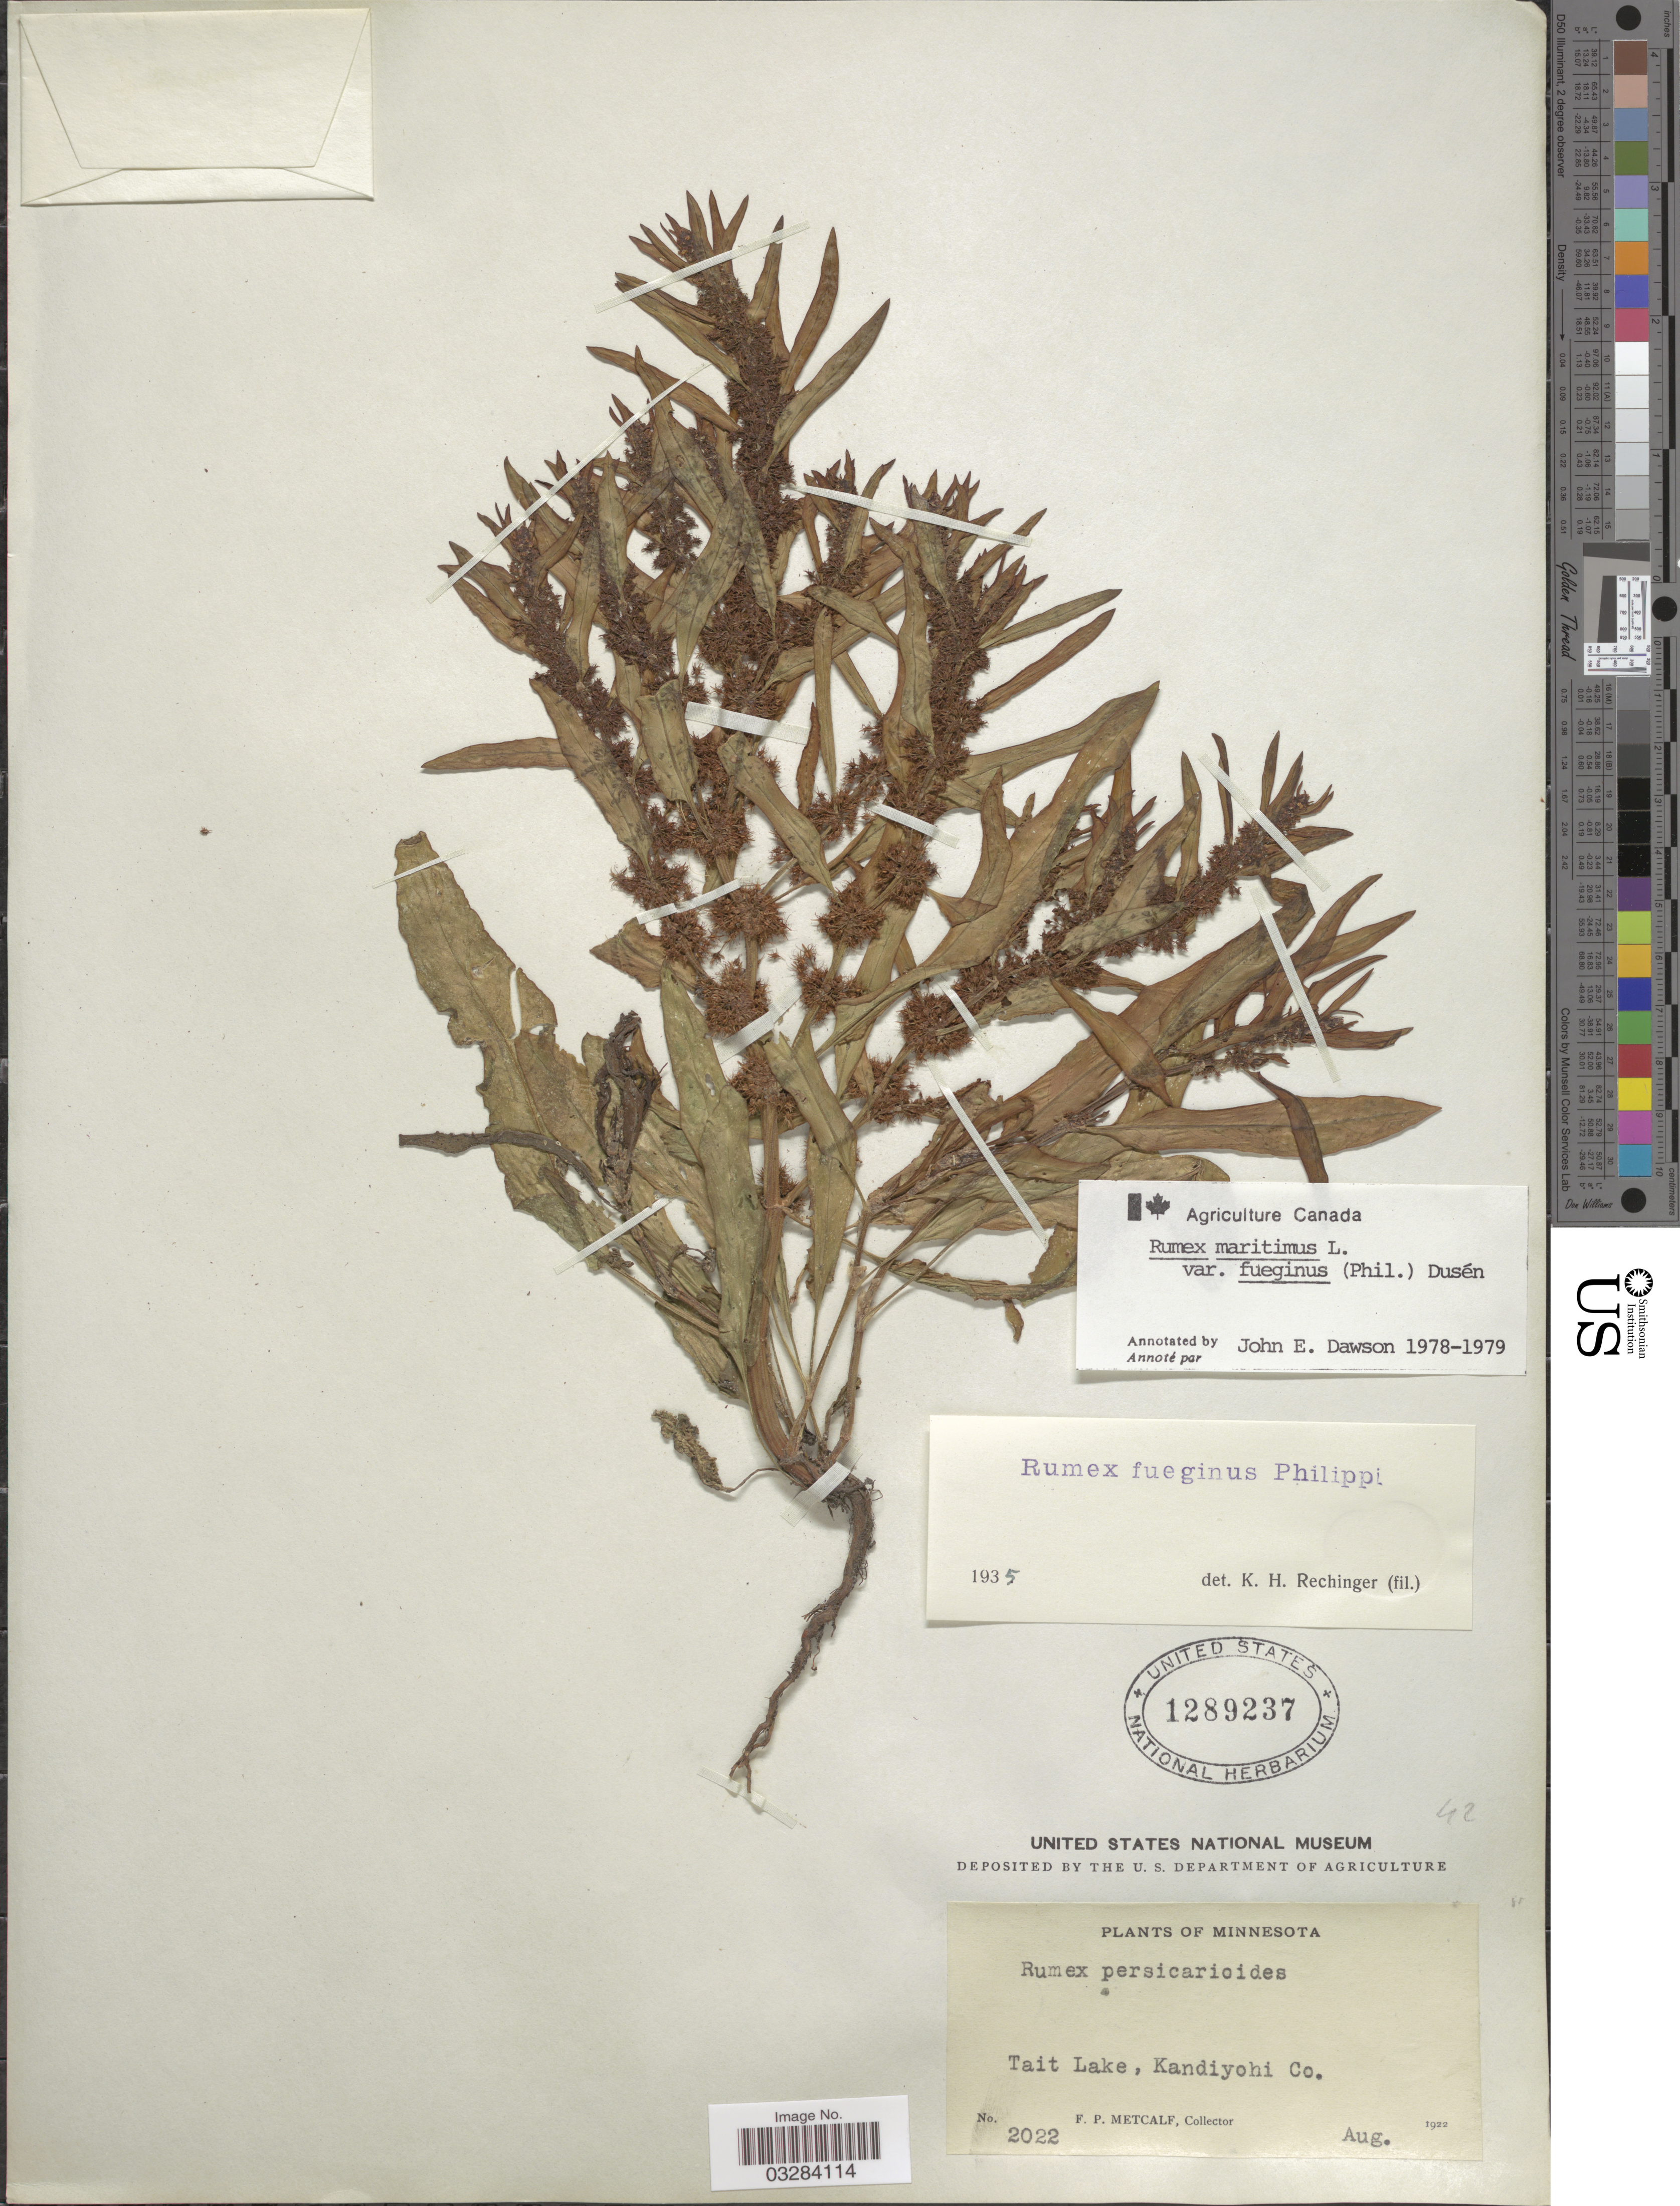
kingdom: Plantae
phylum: Tracheophyta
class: Magnoliopsida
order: Caryophyllales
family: Polygonaceae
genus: Rumex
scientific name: Rumex maritimus var. fueginus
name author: (Phil.) Dusén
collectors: F. Metcalf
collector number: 2022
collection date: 1922-08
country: United States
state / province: Minnesota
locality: Tait Lake, Kandiyohi Co.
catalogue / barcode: US 1289237